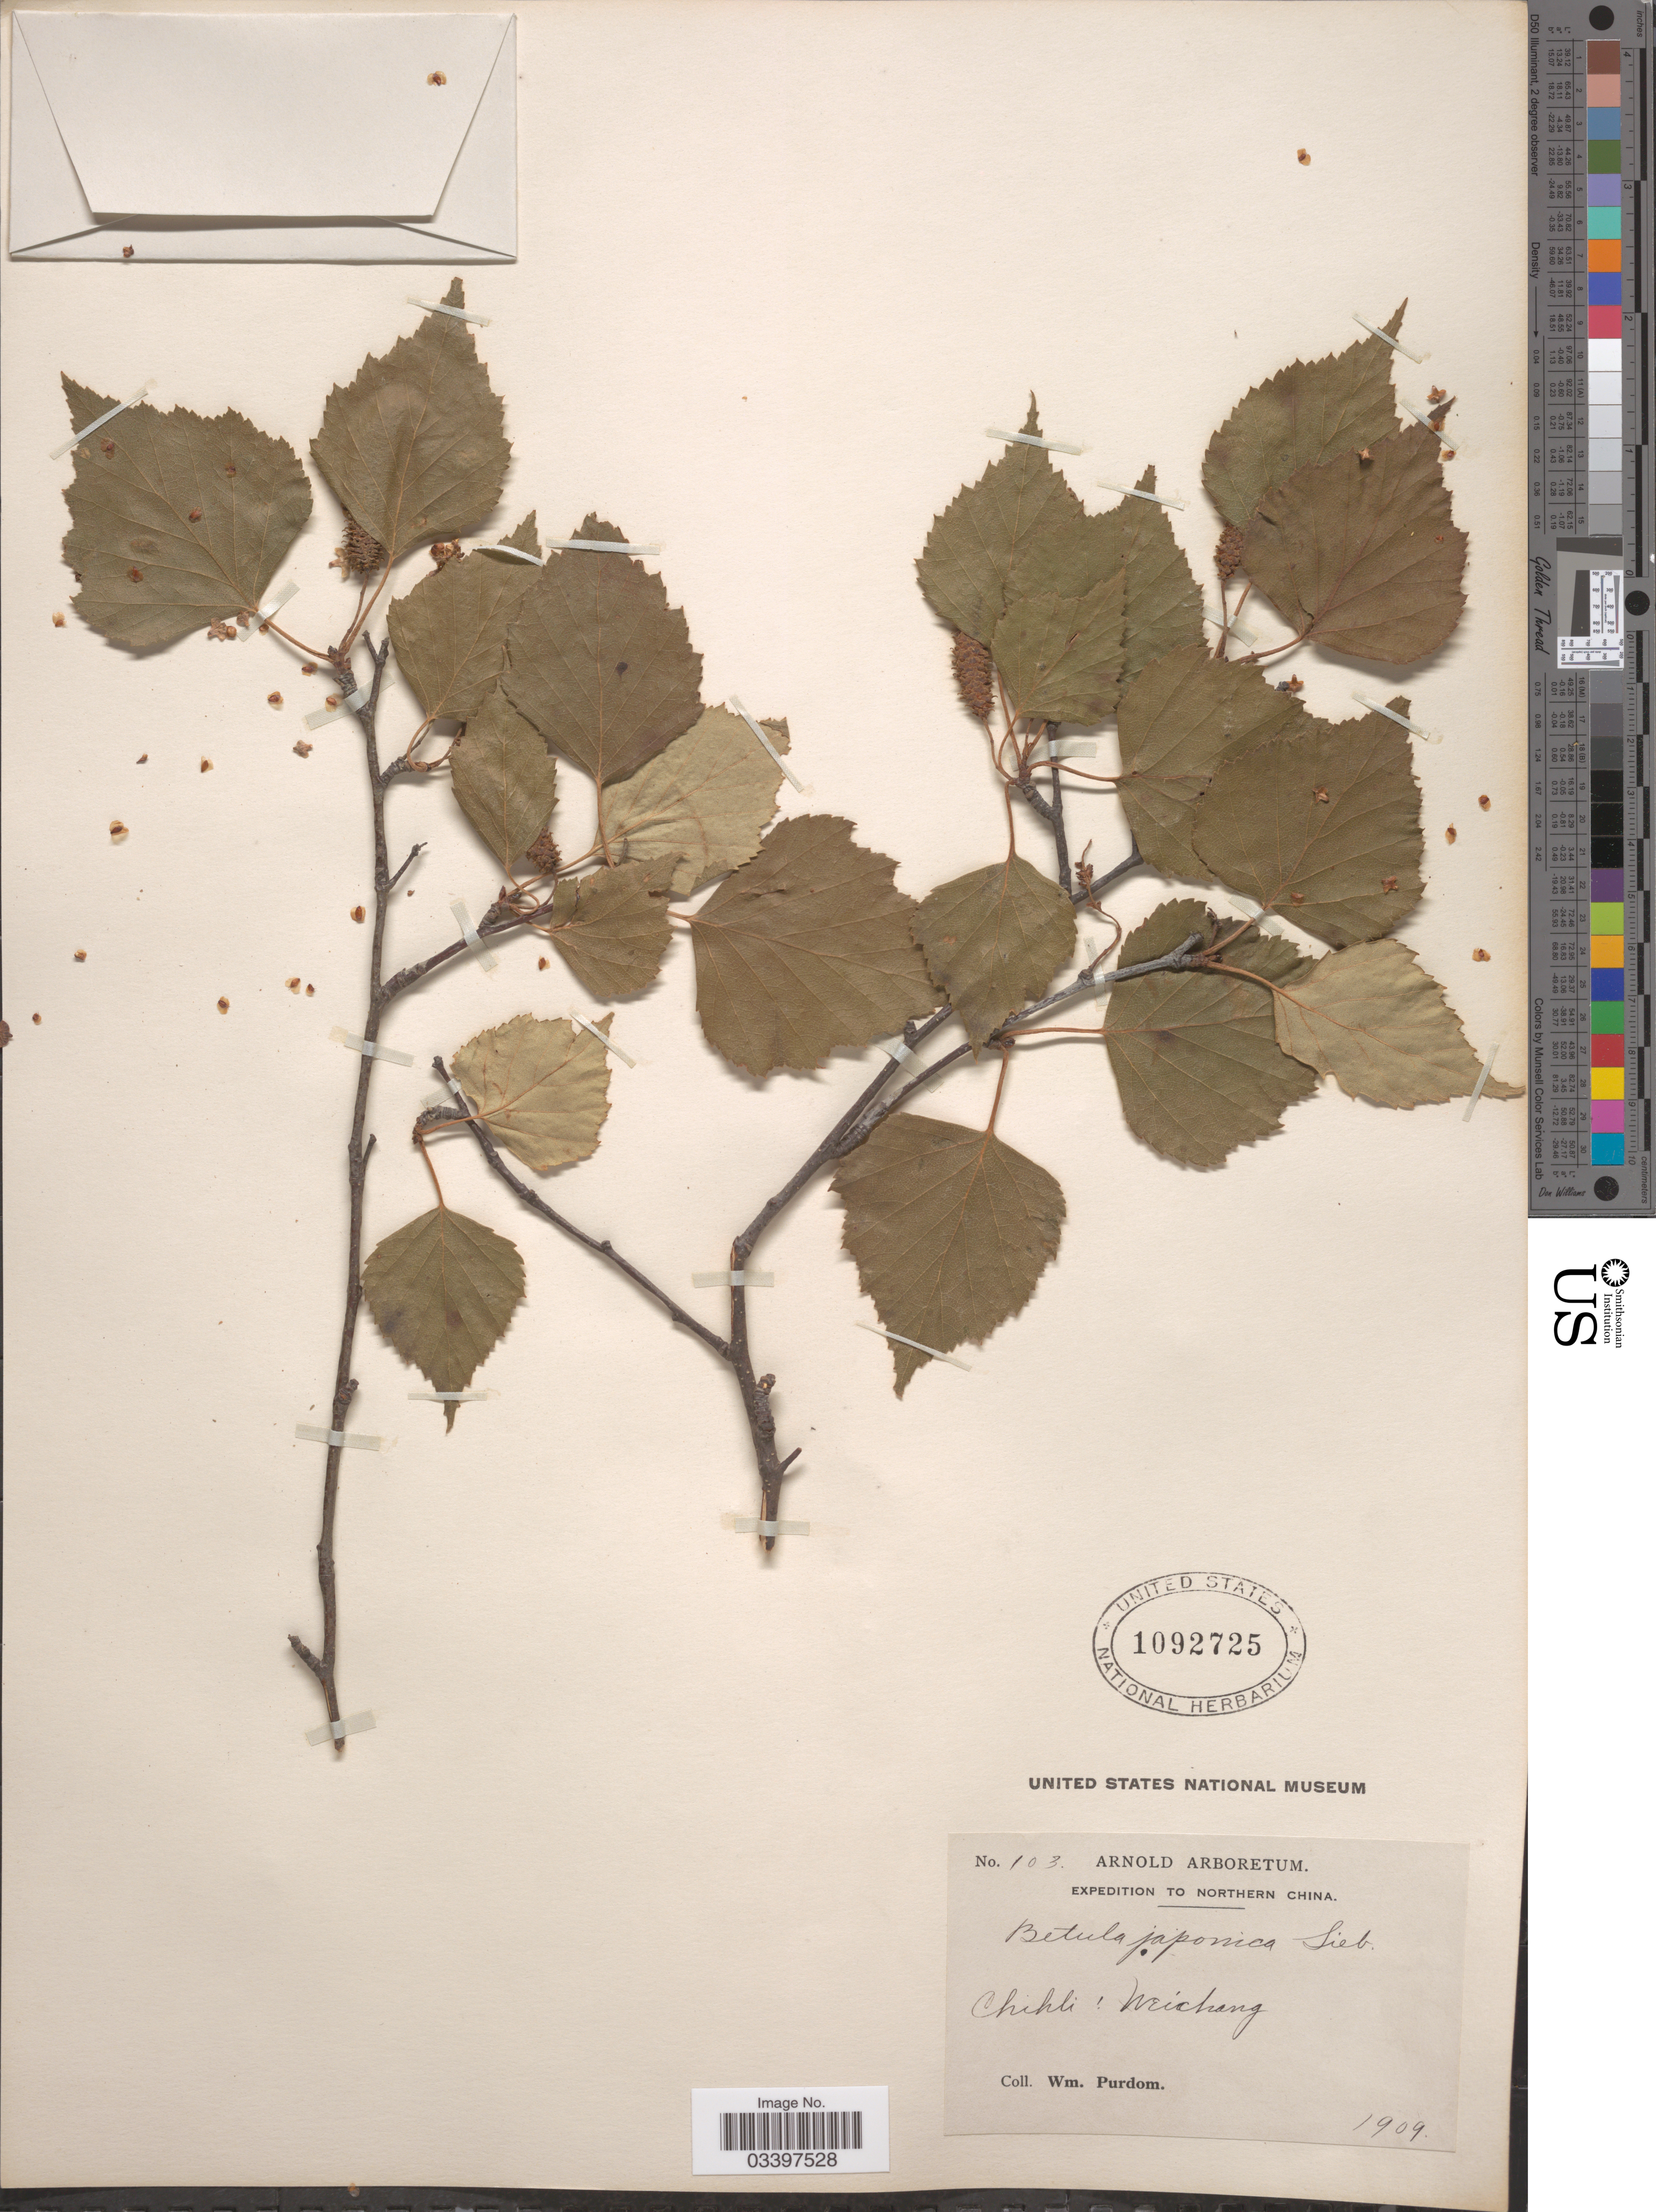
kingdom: Plantae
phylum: Tracheophyta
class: Magnoliopsida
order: Fagales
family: Betulaceae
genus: Betula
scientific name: Betula platyphylla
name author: Sukaczev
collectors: W. Purdom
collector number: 103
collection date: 1909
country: China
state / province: Hebei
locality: Northern China. Chihli: Weichang.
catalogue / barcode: US 1092725